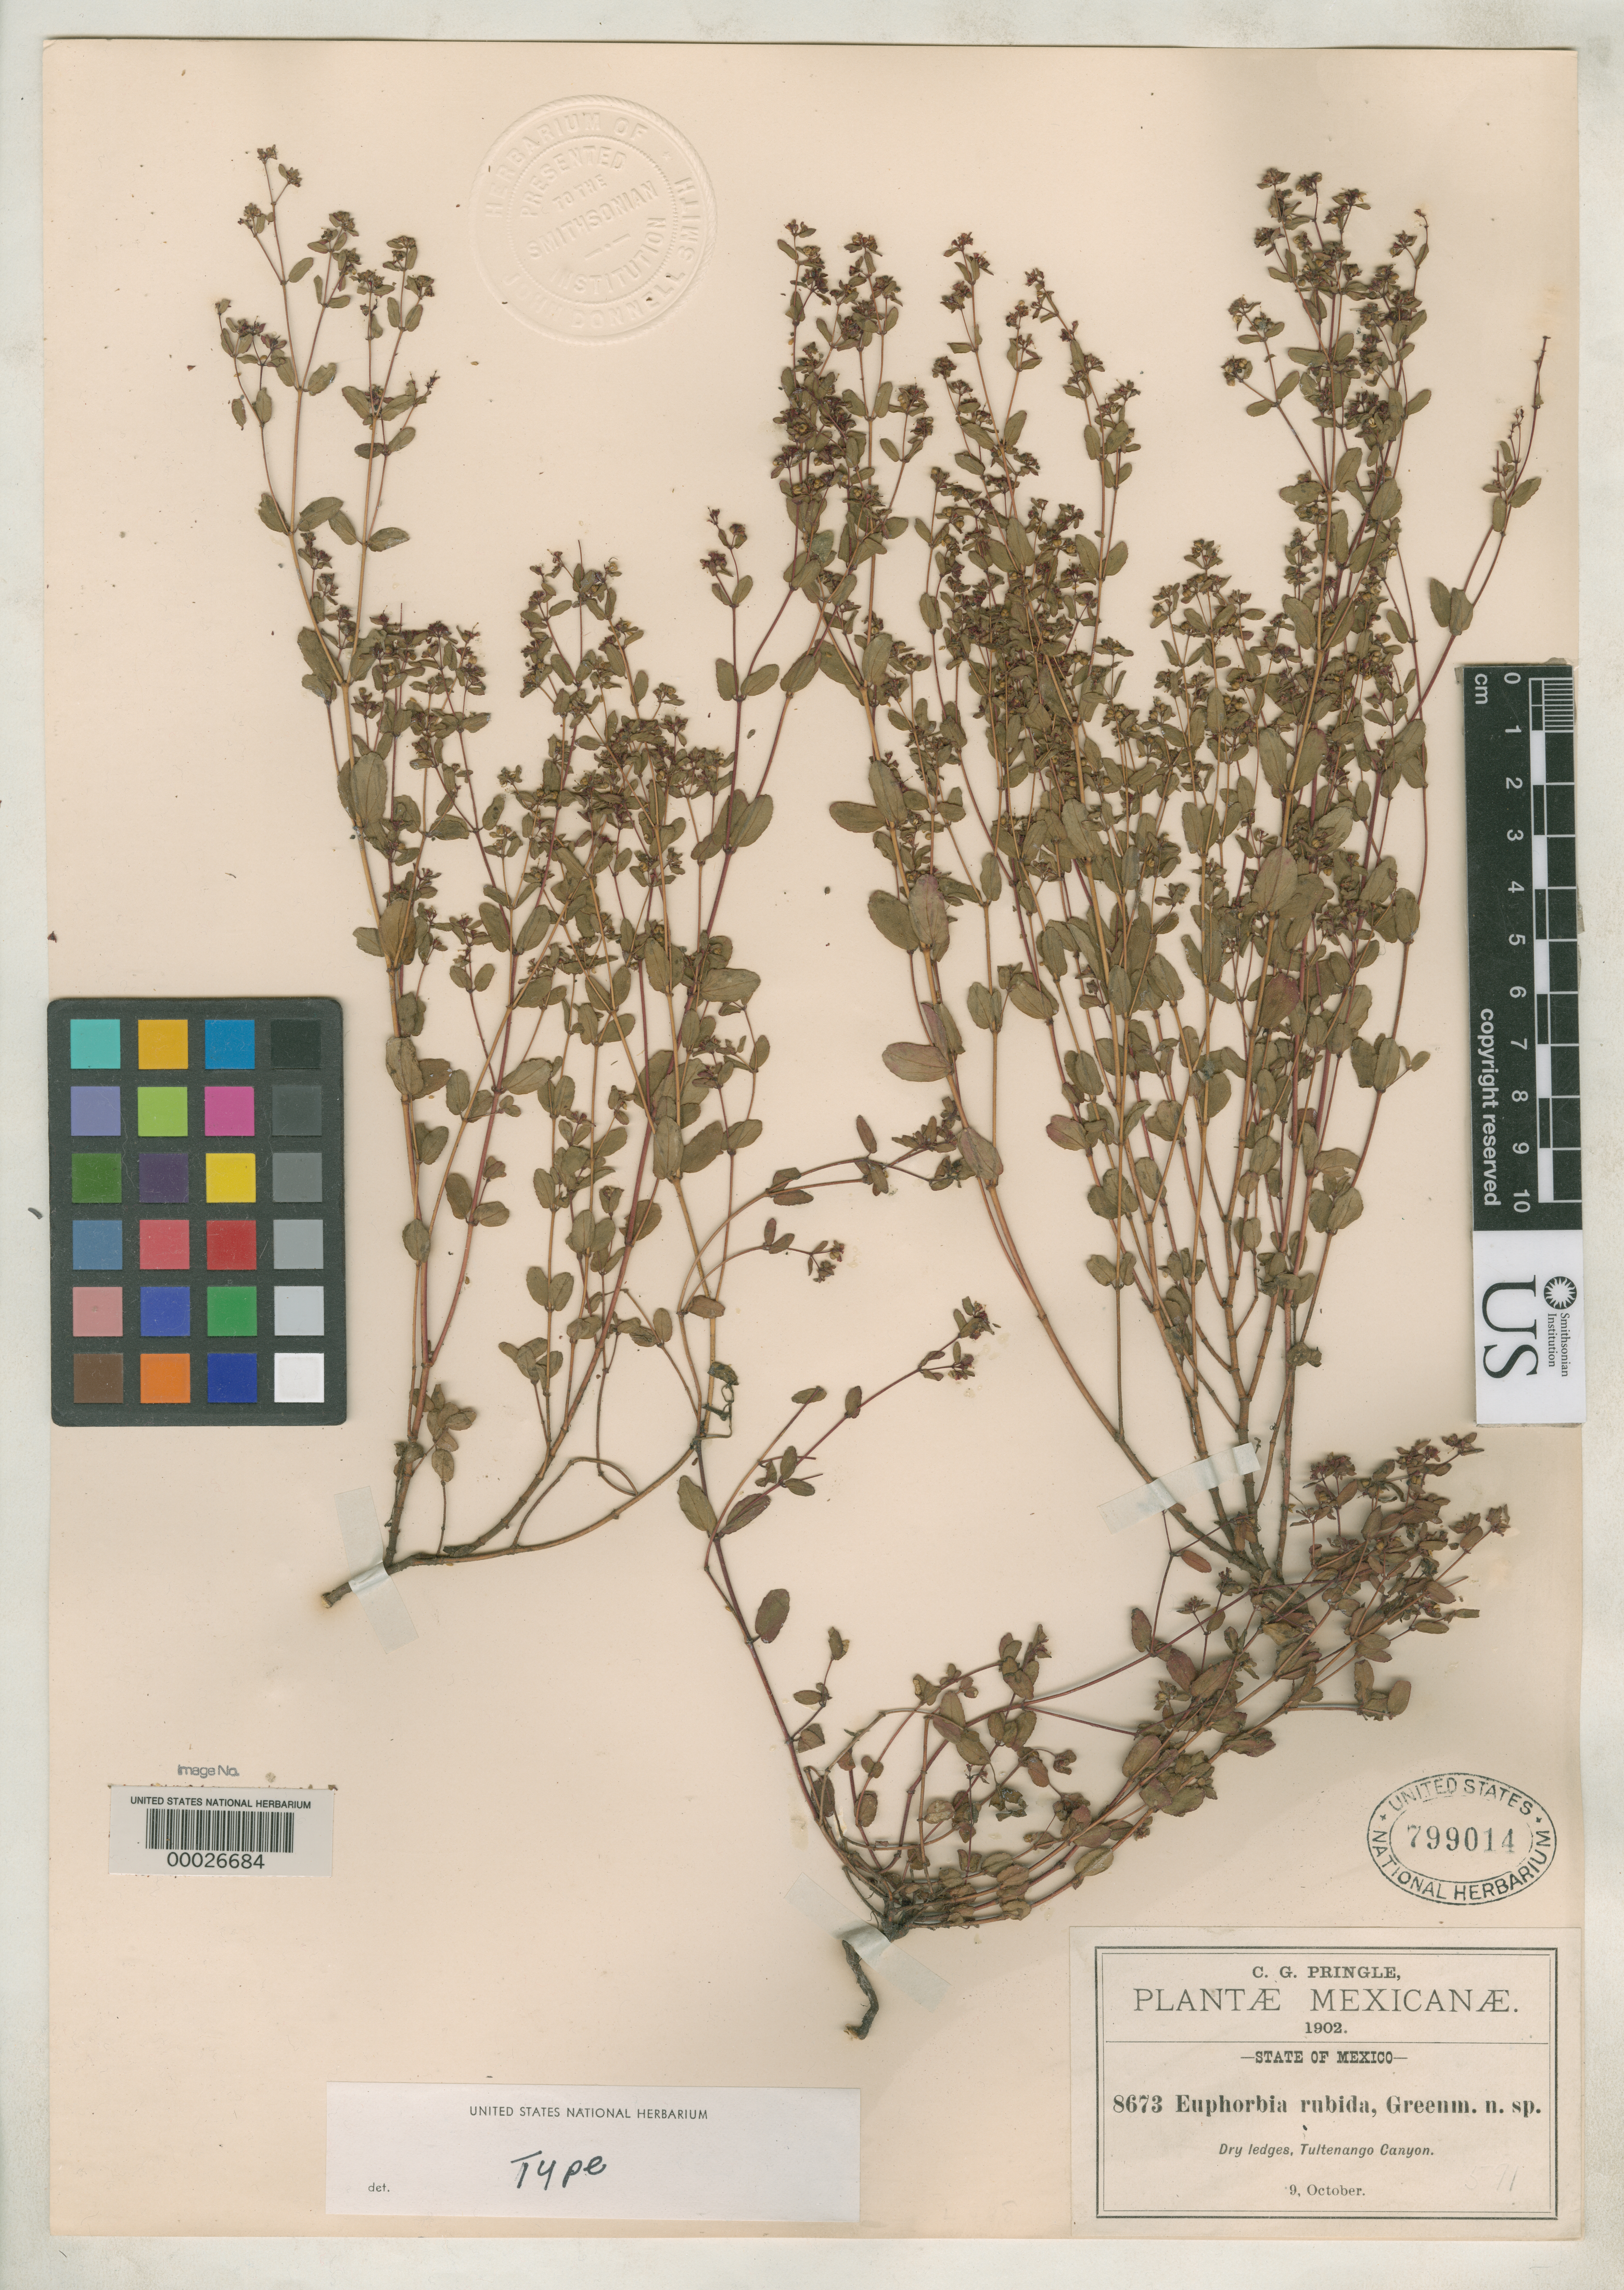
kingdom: Plantae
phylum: Tracheophyta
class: Magnoliopsida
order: Malpighiales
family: Euphorbiaceae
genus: Euphorbia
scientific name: Euphorbia rubida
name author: Greenm.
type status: Isotype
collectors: C. G. Pringle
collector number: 8673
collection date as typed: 09 Oct 1902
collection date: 1902-10-09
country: Mexico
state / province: México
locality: Tultenango Canyon.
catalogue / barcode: US 799014